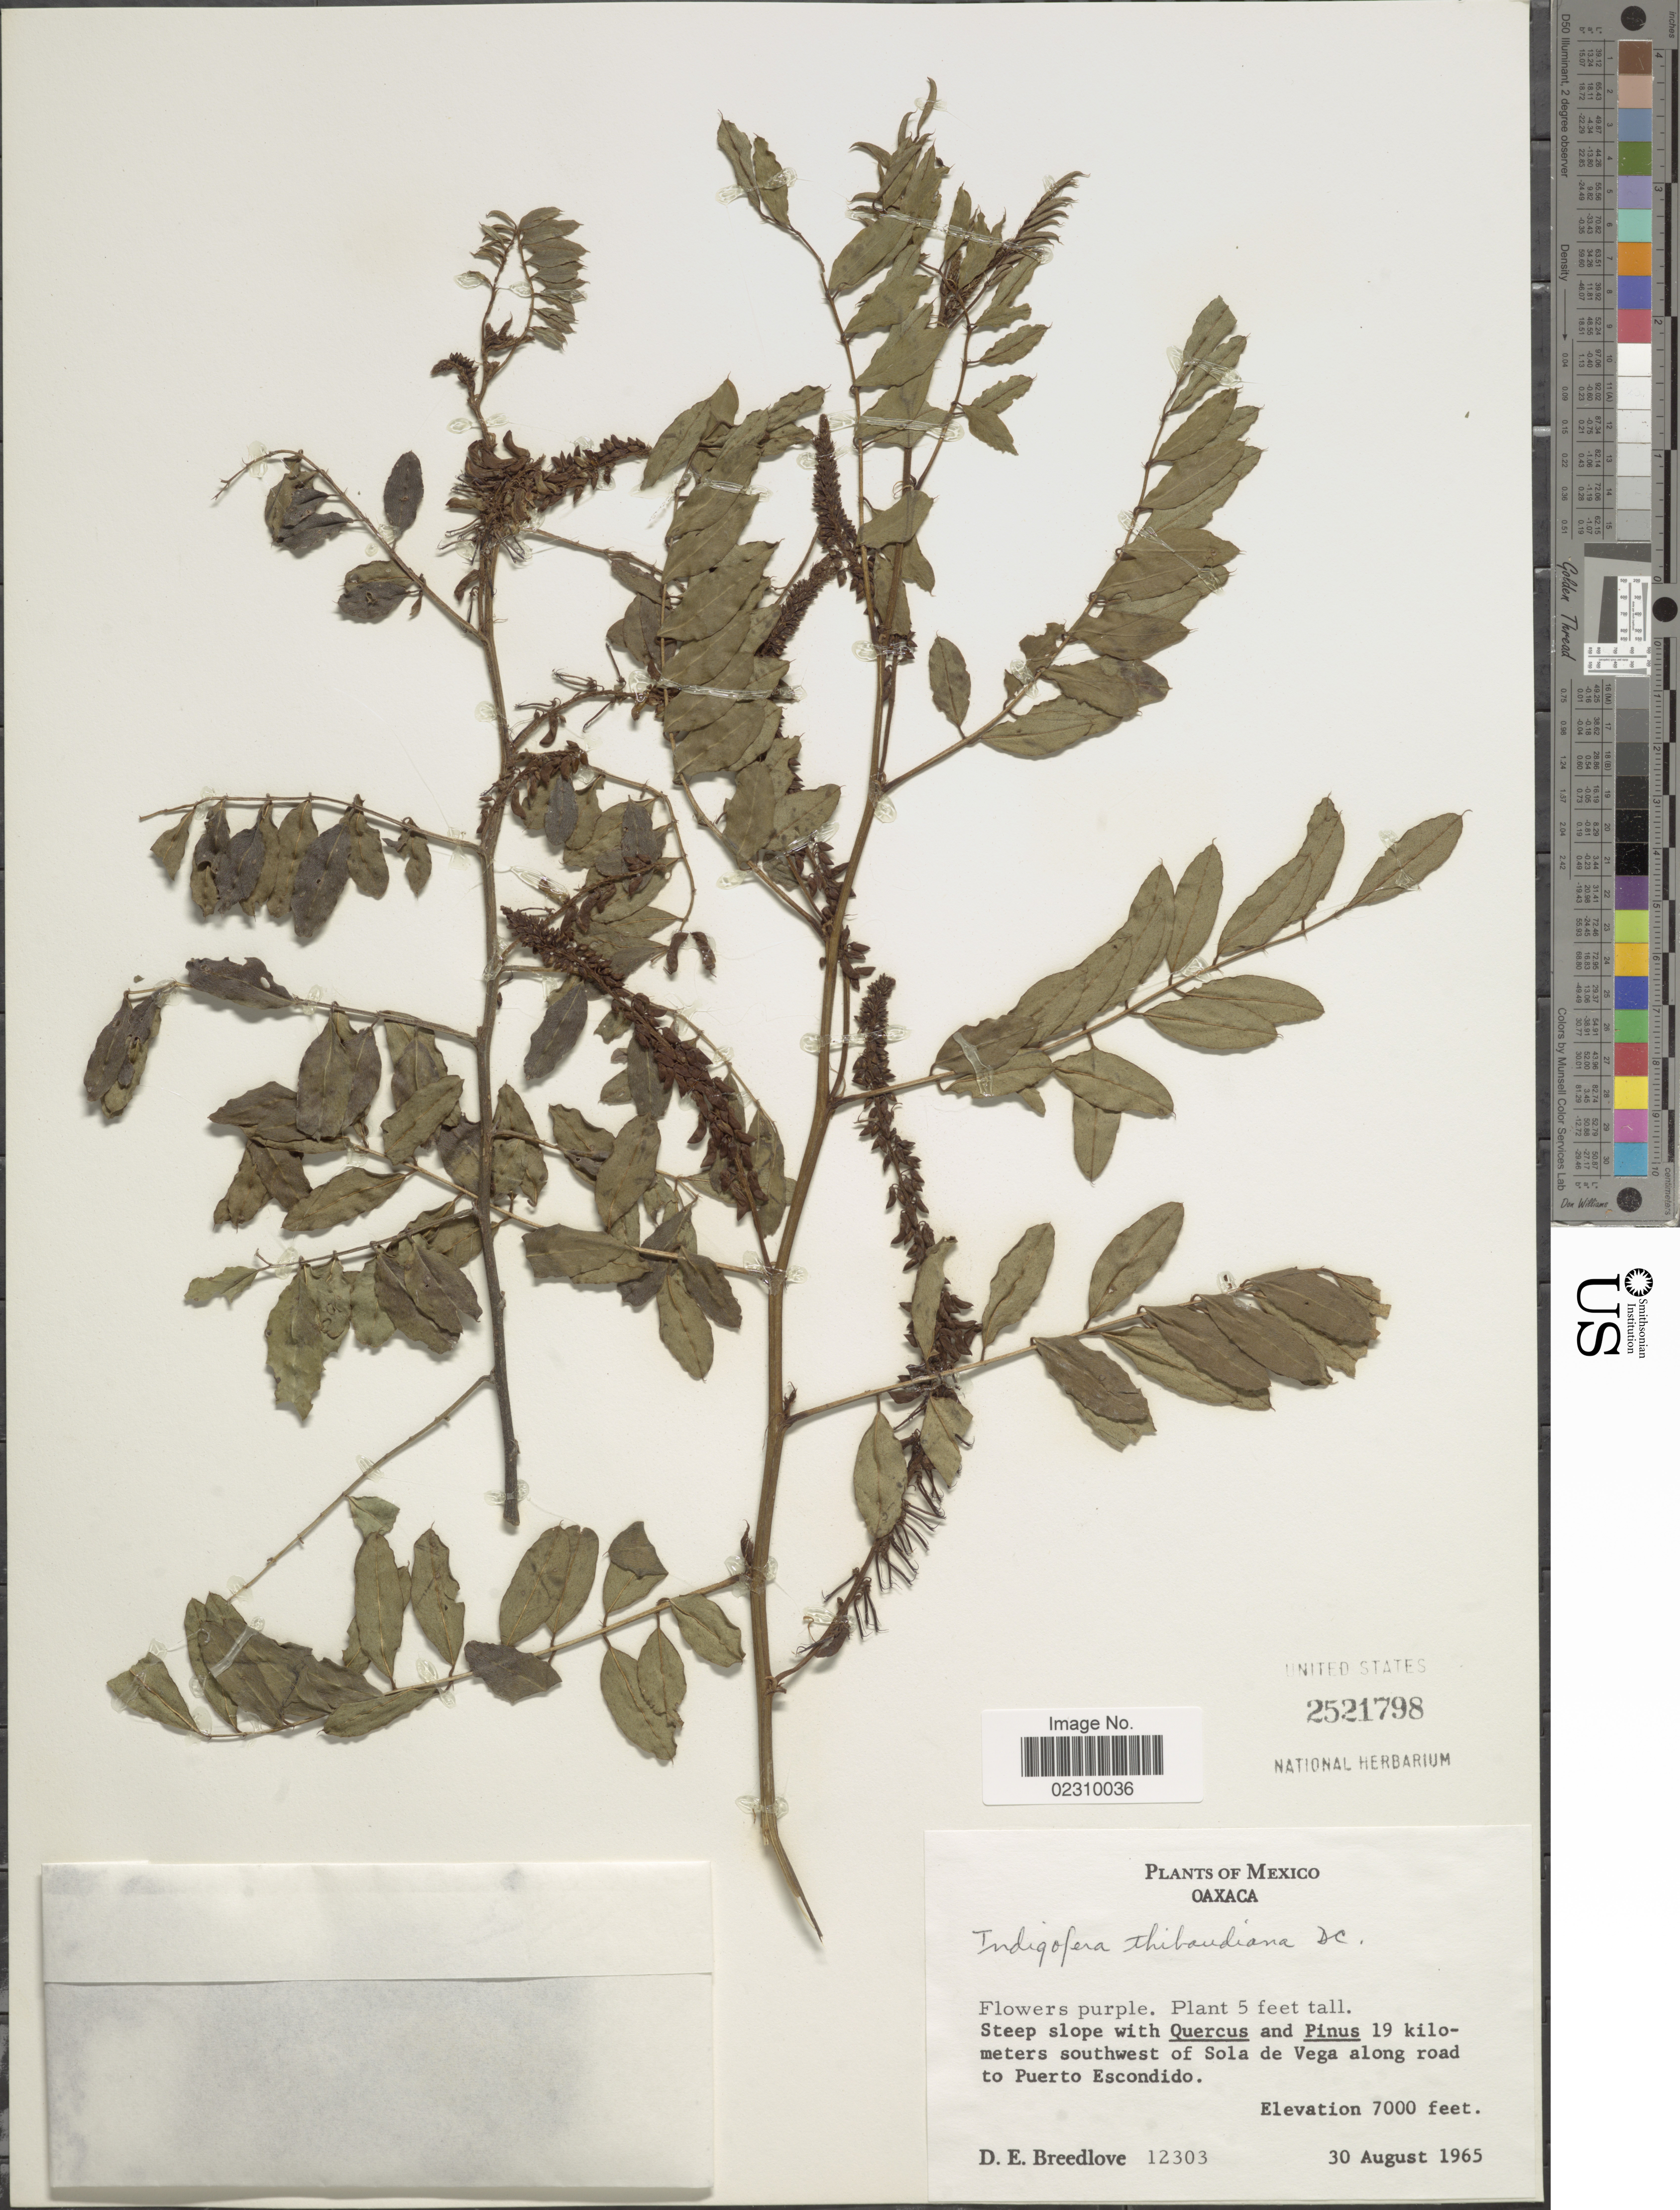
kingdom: Plantae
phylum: Tracheophyta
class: Magnoliopsida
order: Fabales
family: Fabaceae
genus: Indigofera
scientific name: Indigofera thibaudiana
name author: DC.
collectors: D. E. Breedlove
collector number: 12303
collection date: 1965-08-30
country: Mexico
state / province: Oaxaca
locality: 19 kilometers southwest of Sola de Vega along road to Puerto Escondido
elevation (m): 2134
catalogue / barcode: US 2521798